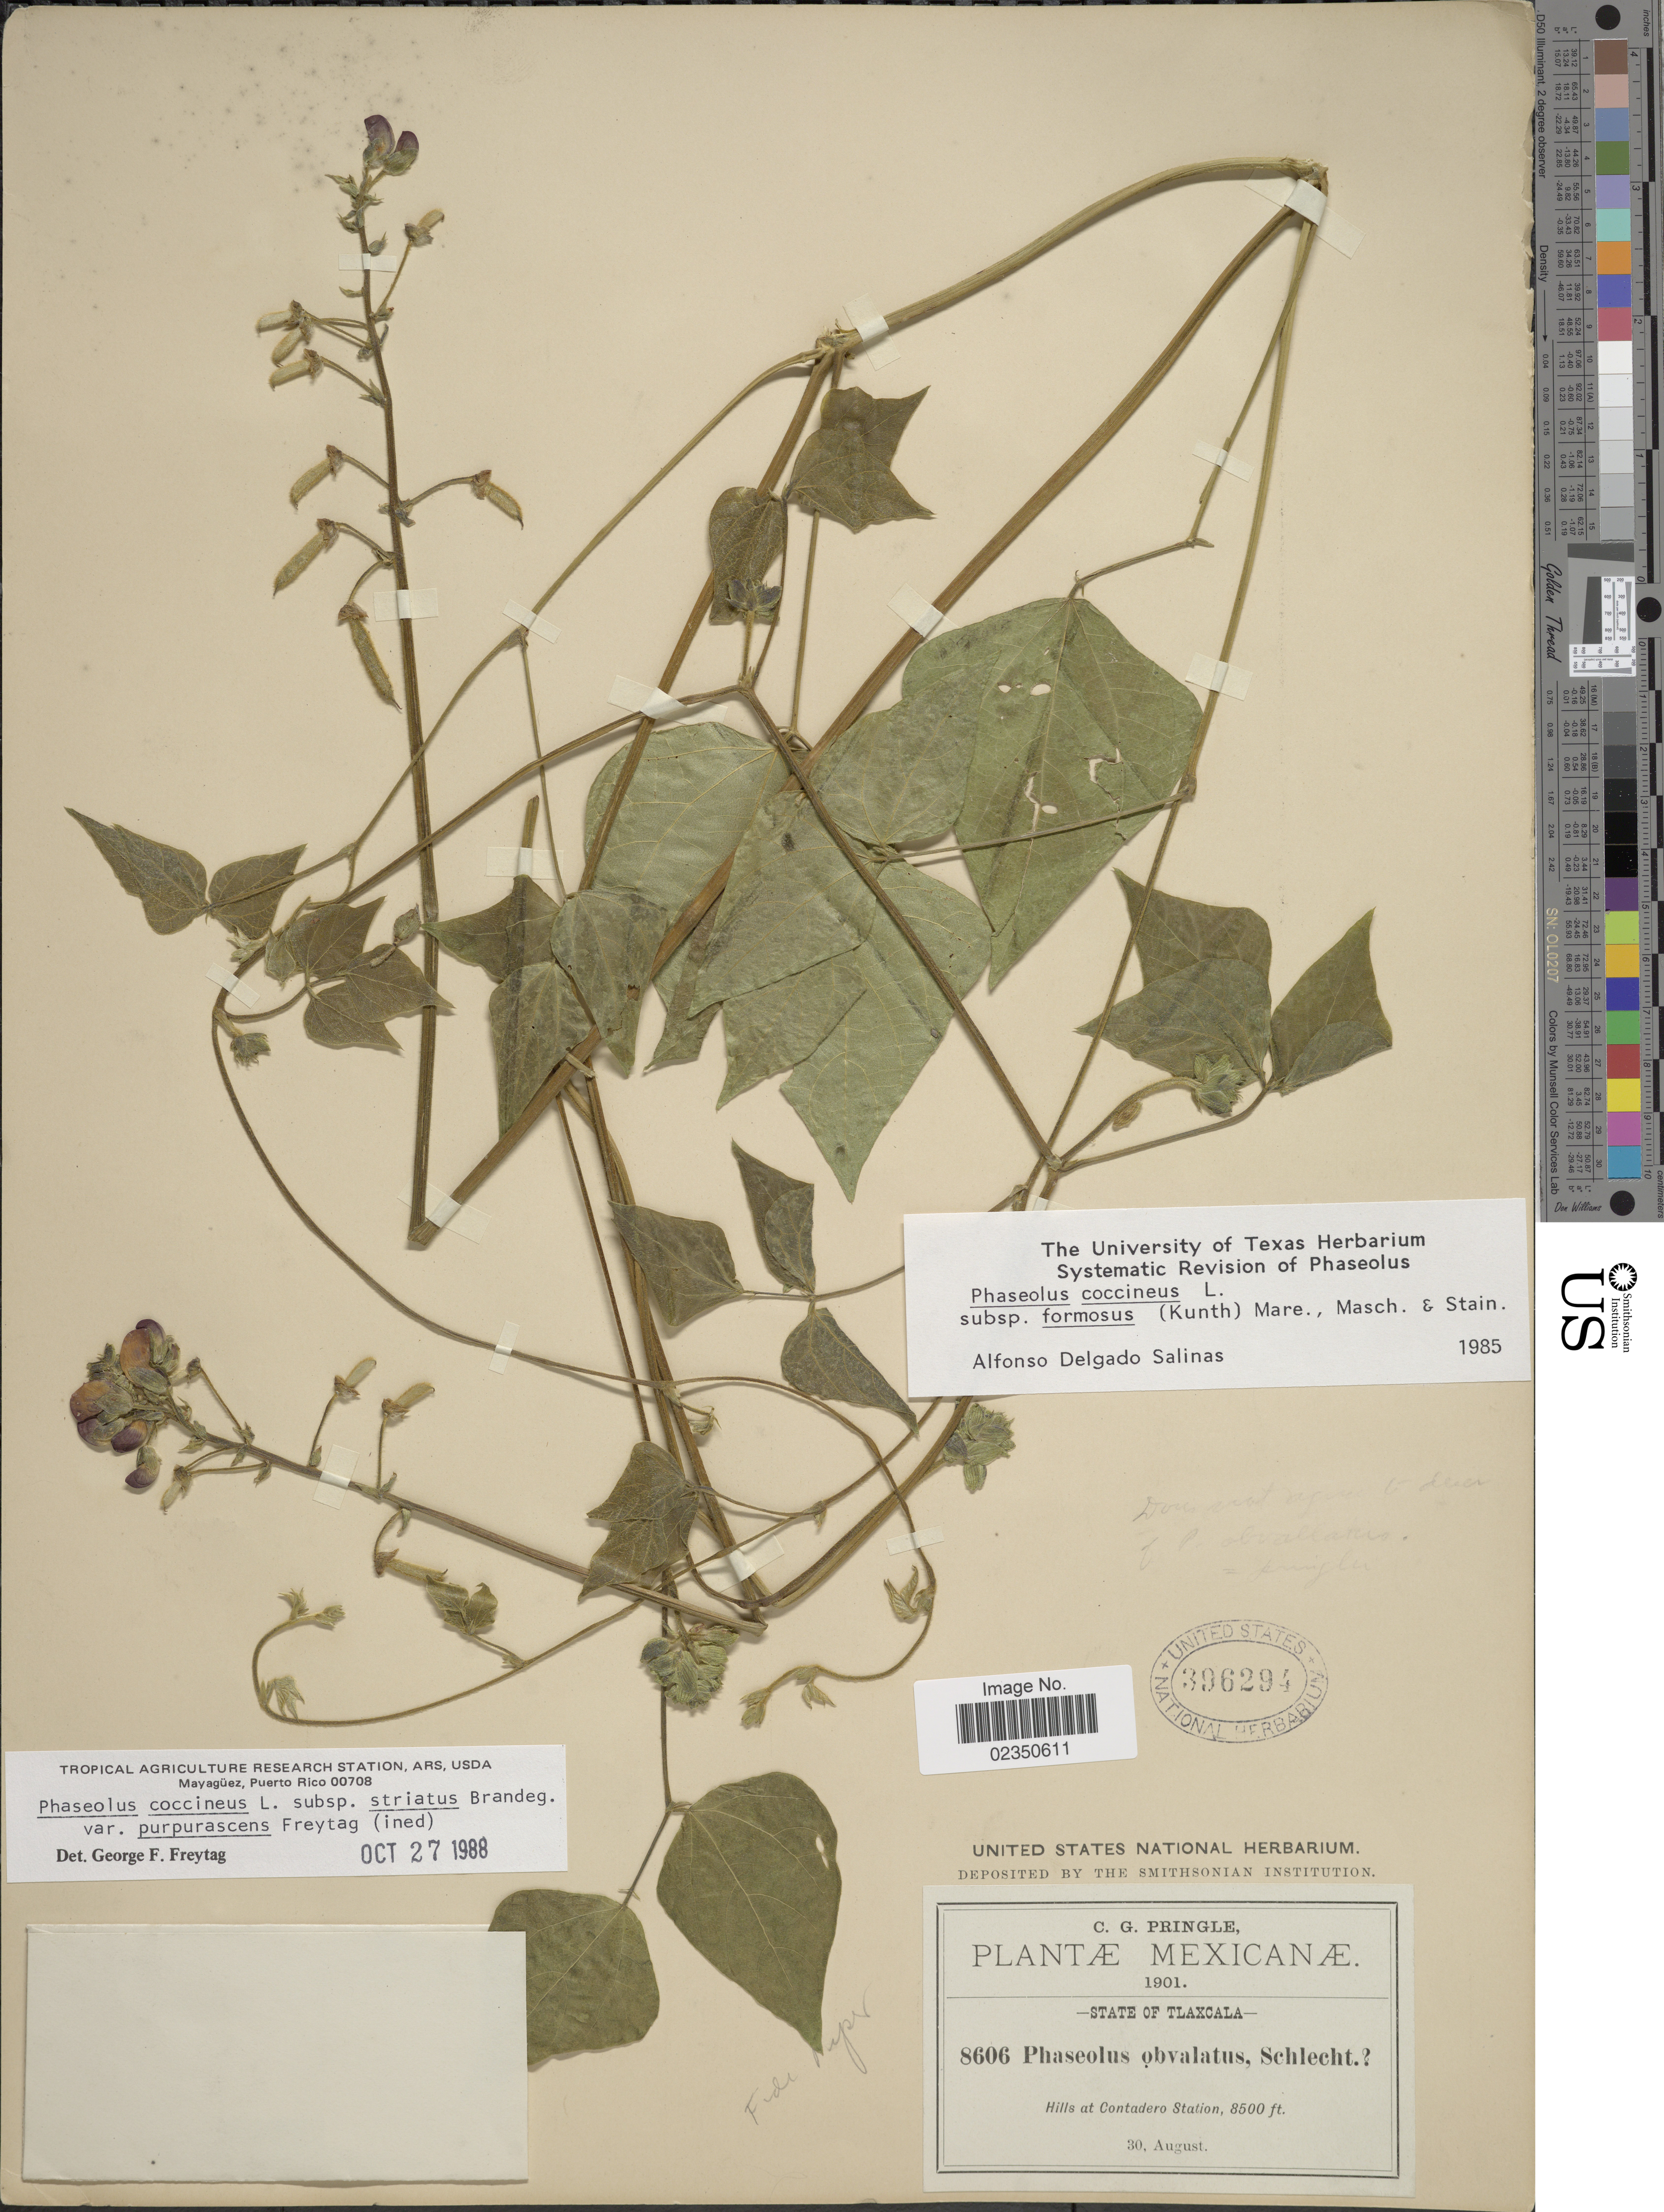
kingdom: Plantae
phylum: Tracheophyta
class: Magnoliopsida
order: Fabales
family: Fabaceae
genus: Phaseolus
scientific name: Phaseolus coccineus var. purpurascens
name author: Freytag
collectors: C. G. Pringle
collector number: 8606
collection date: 1901-08-30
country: Mexico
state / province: Tlaxcala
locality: Hills at Contadero Station.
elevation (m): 2591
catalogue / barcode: US 396294